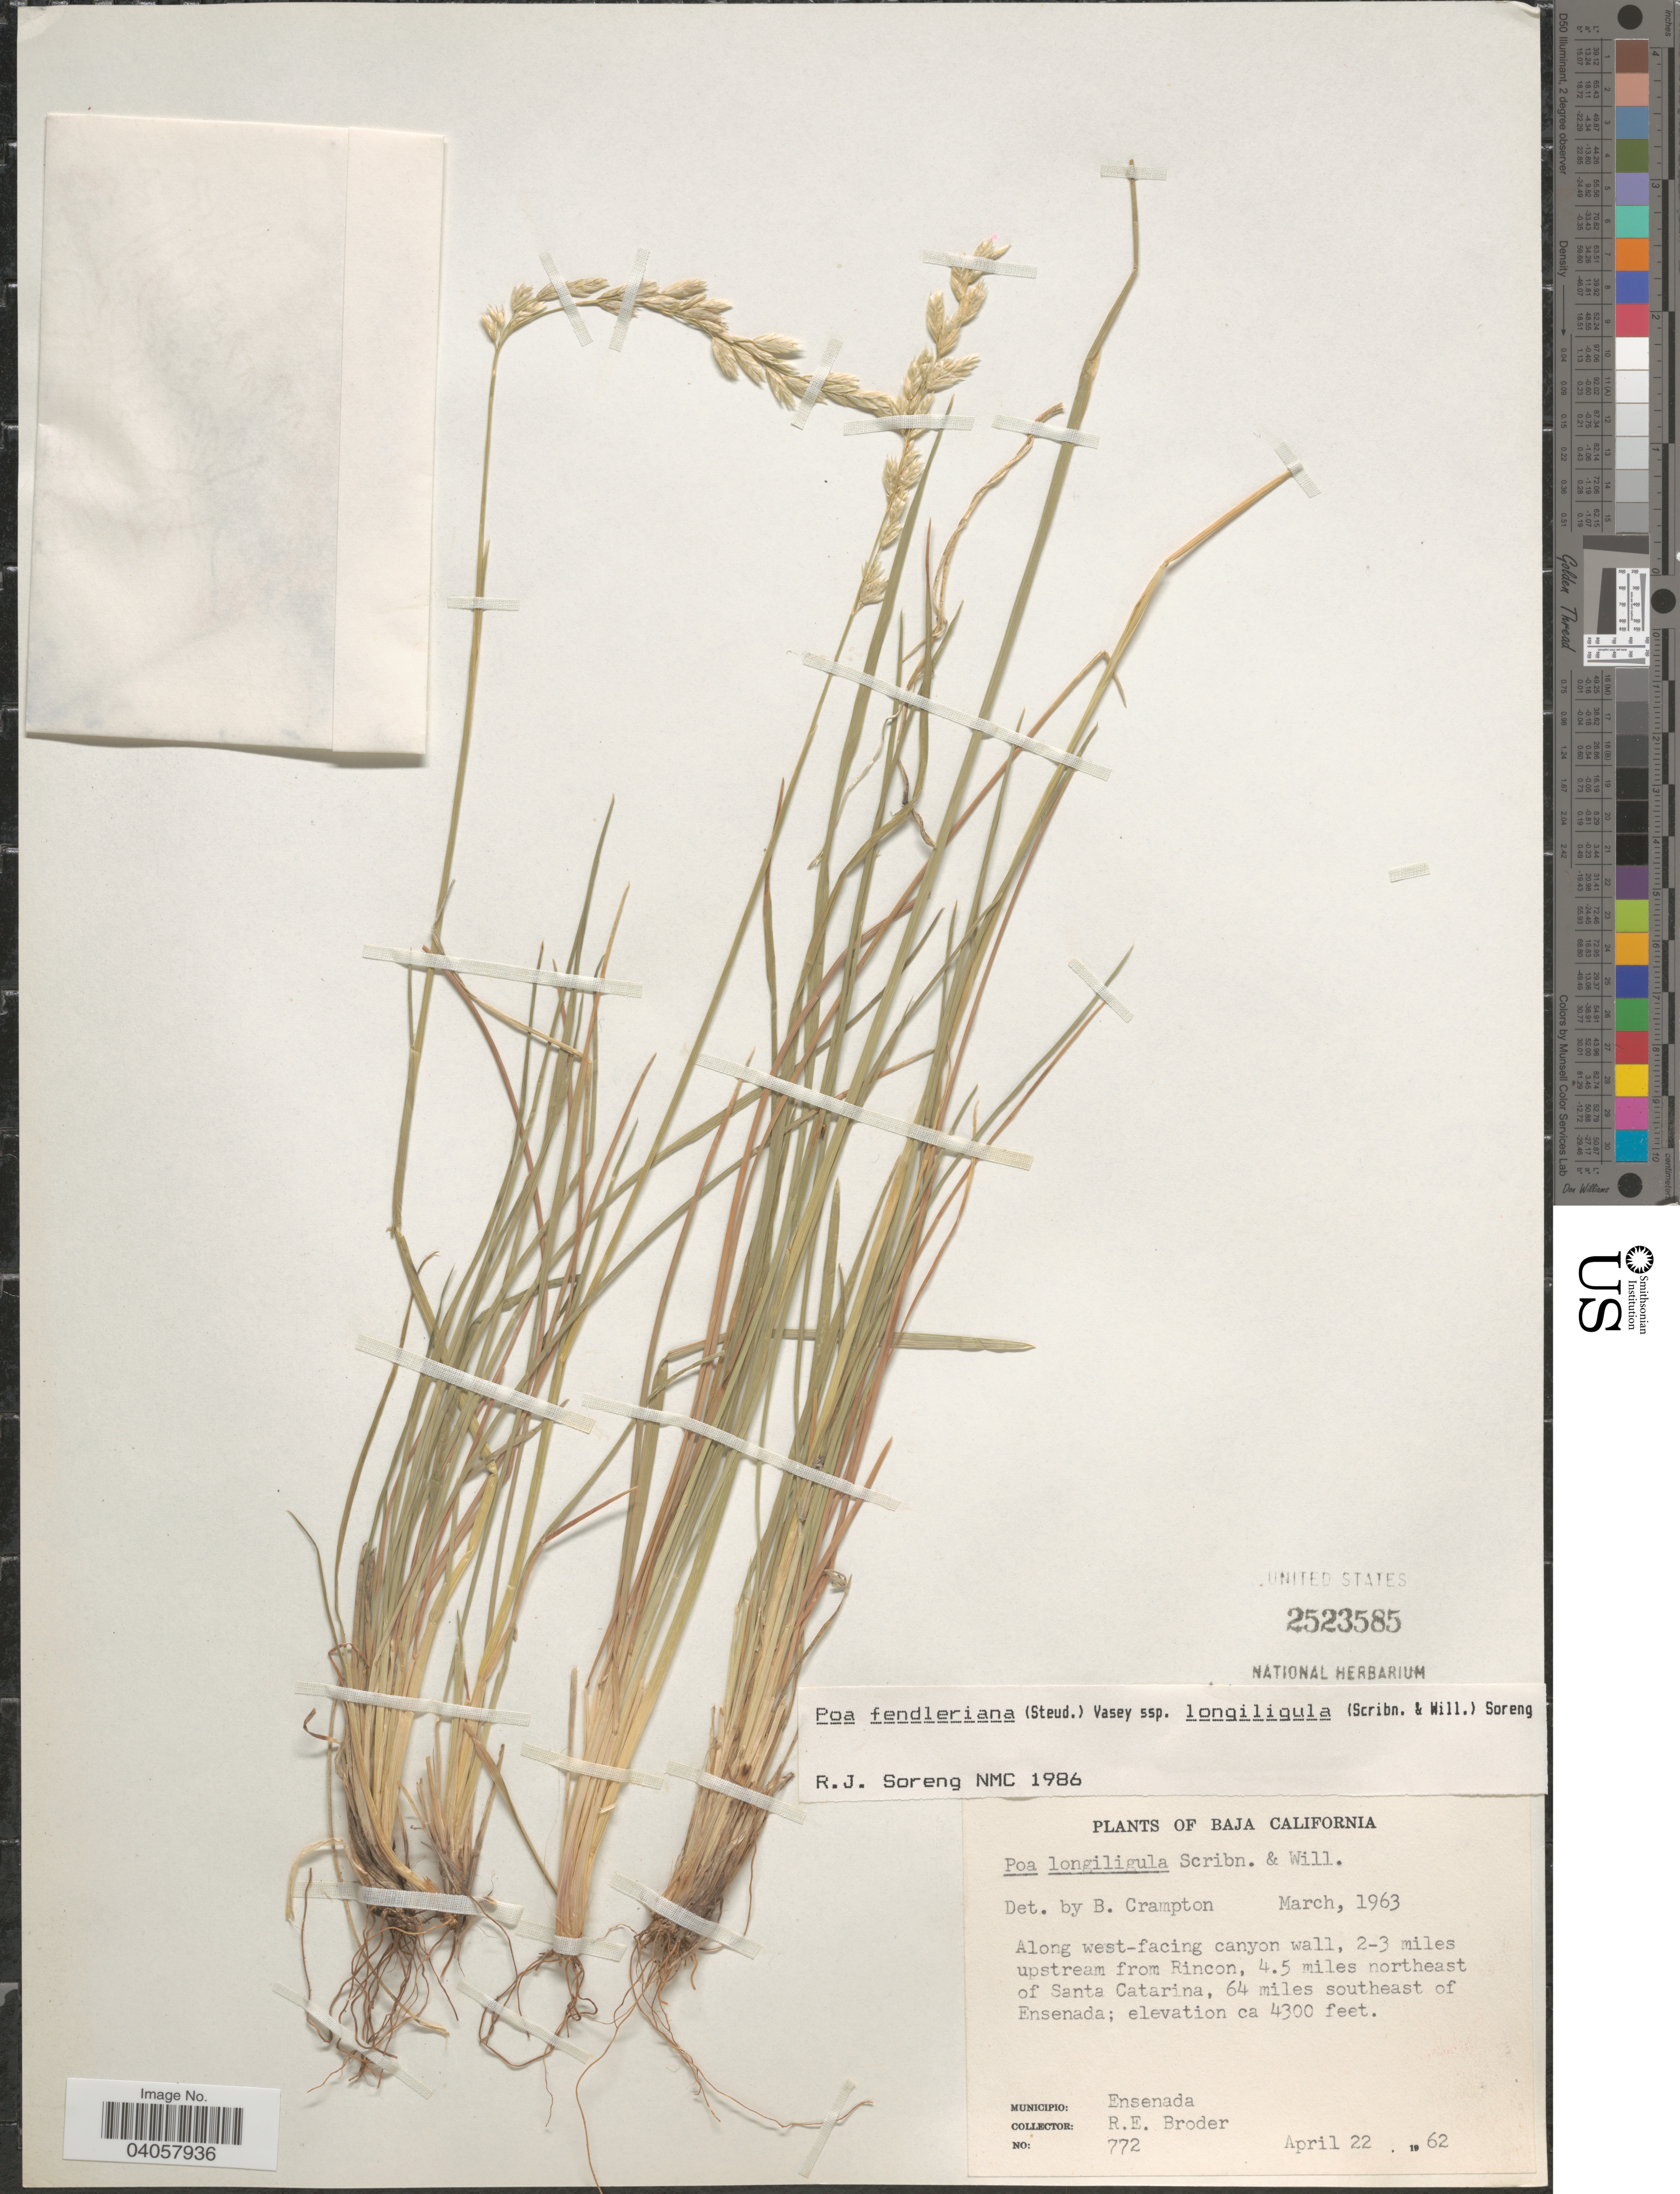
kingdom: Plantae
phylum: Tracheophyta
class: Liliopsida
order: Poales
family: Poaceae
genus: Poa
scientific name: Poa fendleriana subsp. longiligula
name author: (Scribn. & T.A. Williams) Soreng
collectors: R. Broder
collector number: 772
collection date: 1962-04-22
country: Mexico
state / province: Baja California Norte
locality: Along west-facing canyon wall, 2-3 miles upstream from Rincon, 4.5 miles northeast of Santa Catarina, 64 miles southeast of Ensenada. Municipio: Ensenada.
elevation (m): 1311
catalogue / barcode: US 2523585